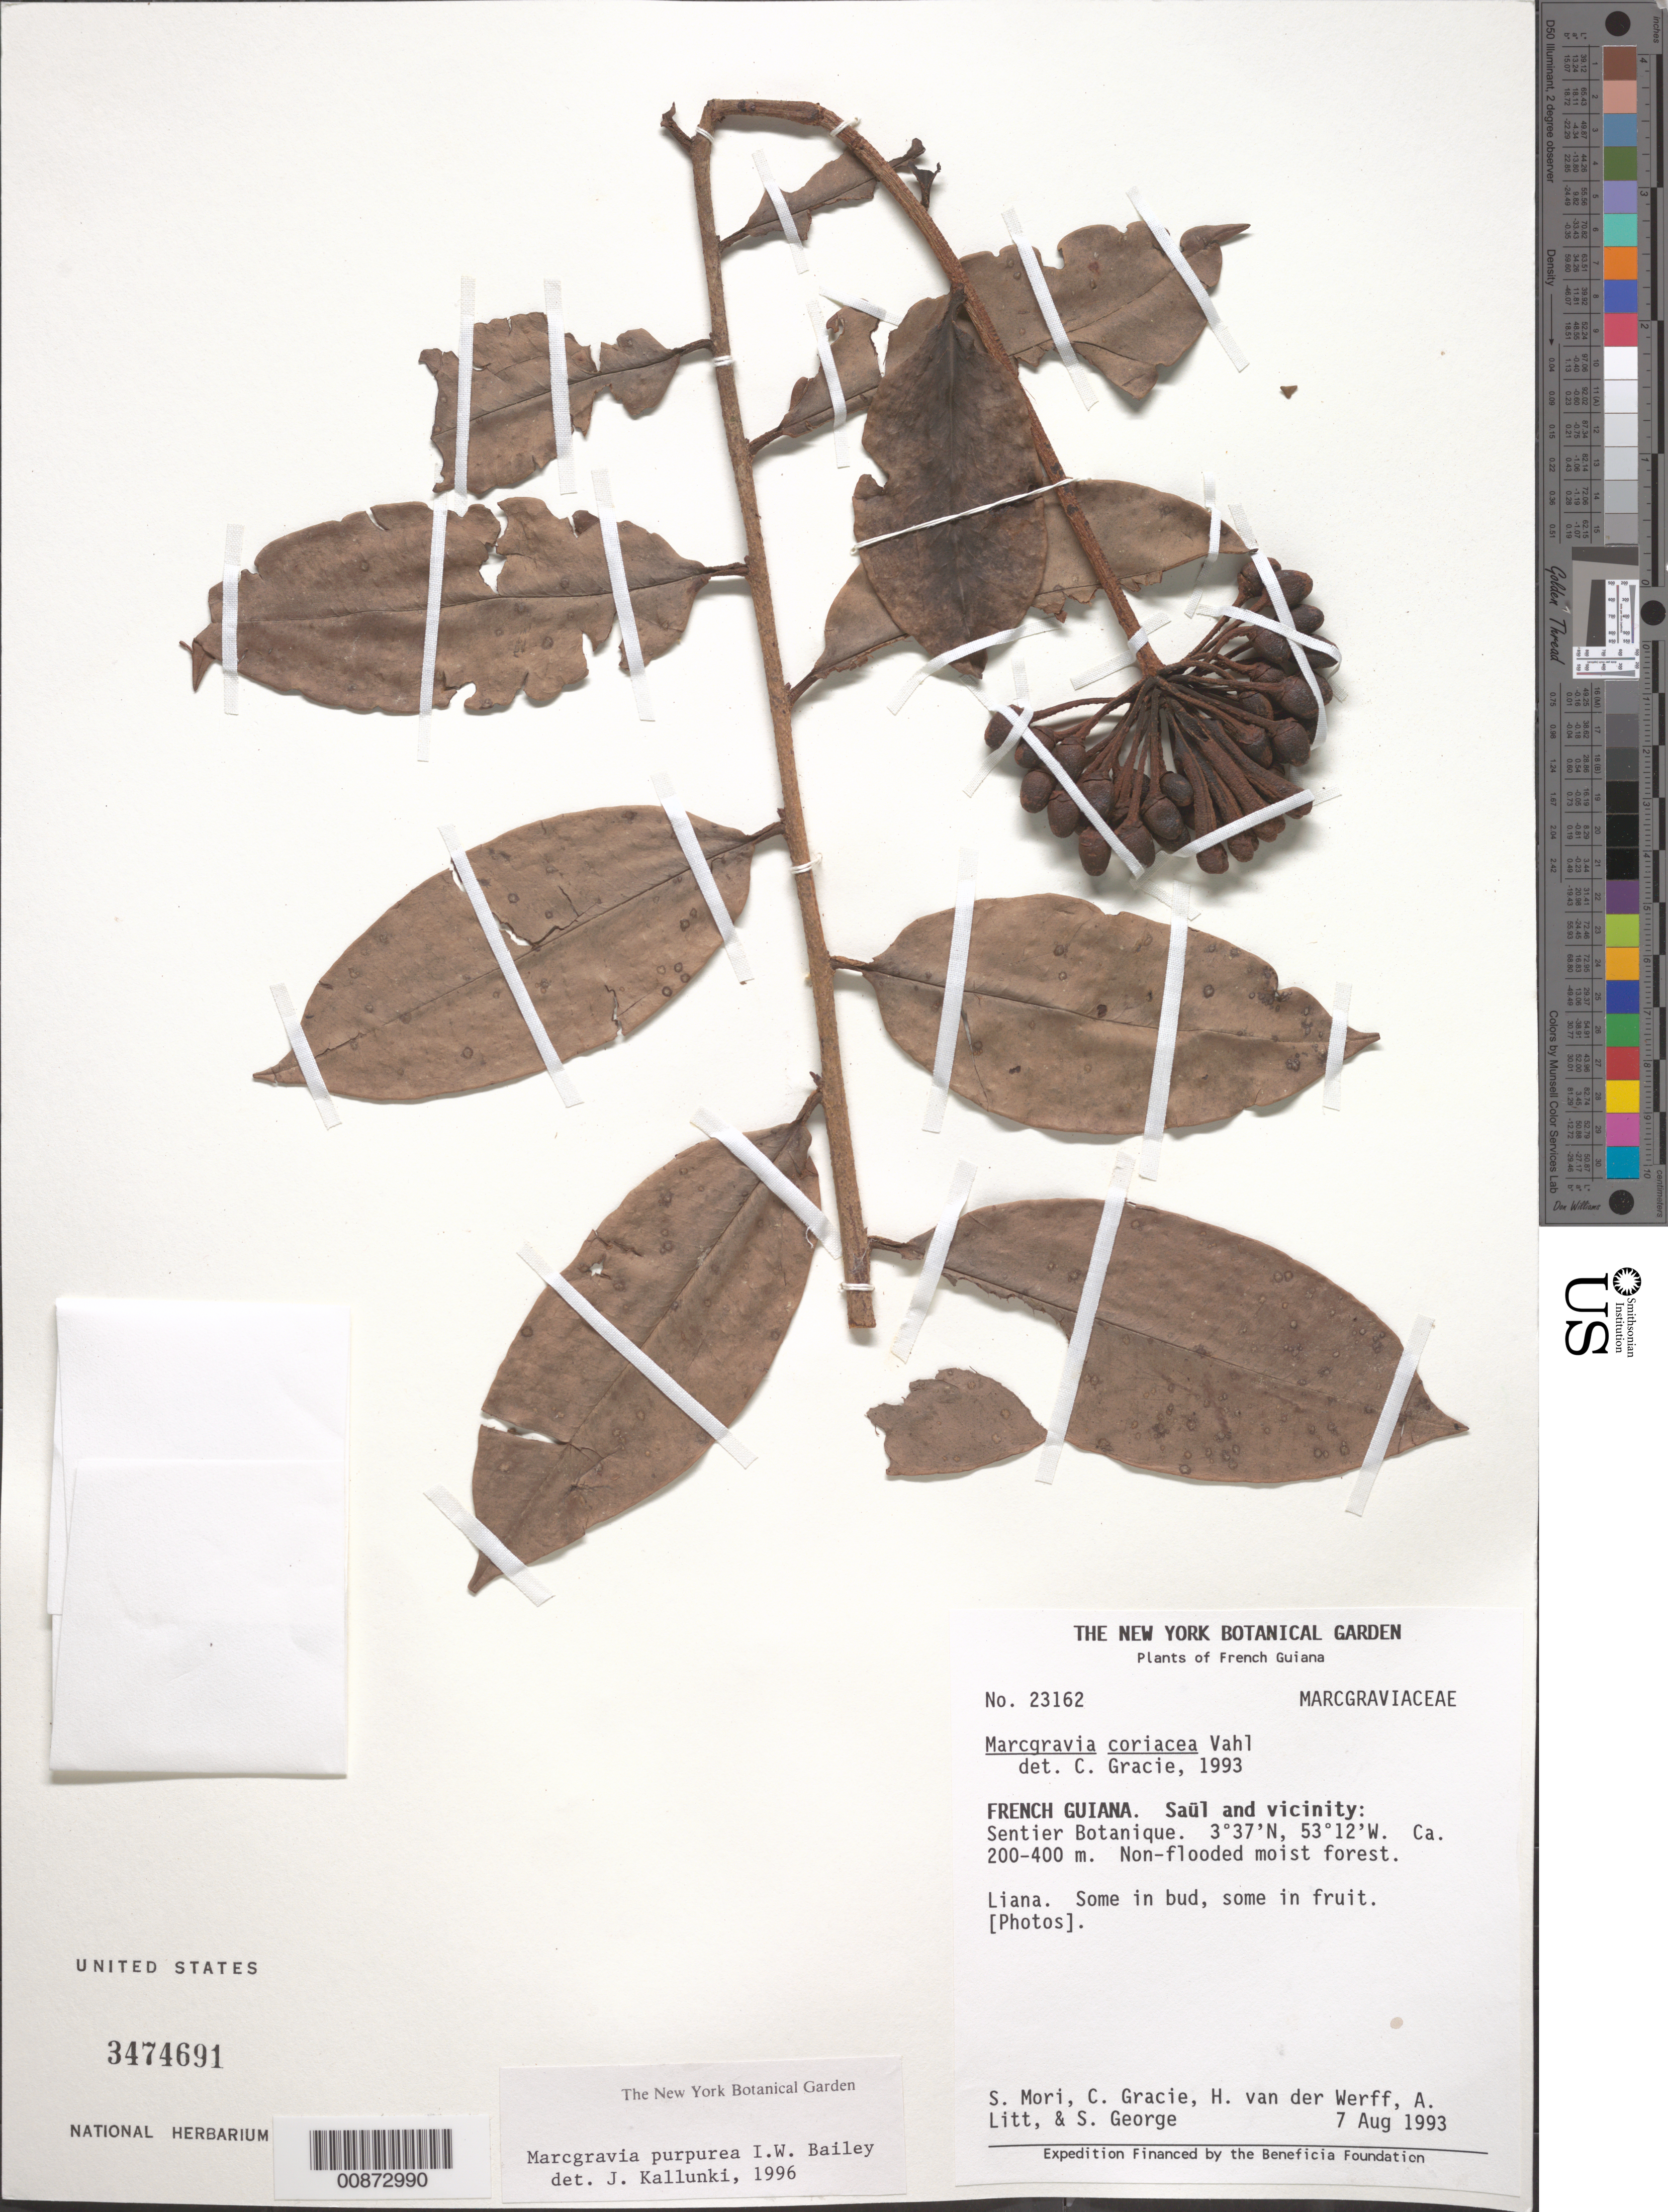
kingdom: Plantae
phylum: Tracheophyta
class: Magnoliopsida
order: Ericales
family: Marcgraviaceae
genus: Marcgravia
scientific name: Marcgravia purpurea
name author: I.W. Bailey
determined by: Kallunki, Jacquelyn A.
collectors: S. Mori, C. A. Gracie, H. van der Werff, A. Litt & S. George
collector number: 23162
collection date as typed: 7-Aug-93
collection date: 1993-08-07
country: French Guiana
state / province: Saint-Laurent-du-Maroni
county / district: Saül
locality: Saül and vic., Sentier Botanique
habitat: Non-flooded moist forest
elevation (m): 200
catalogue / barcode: US 3474691